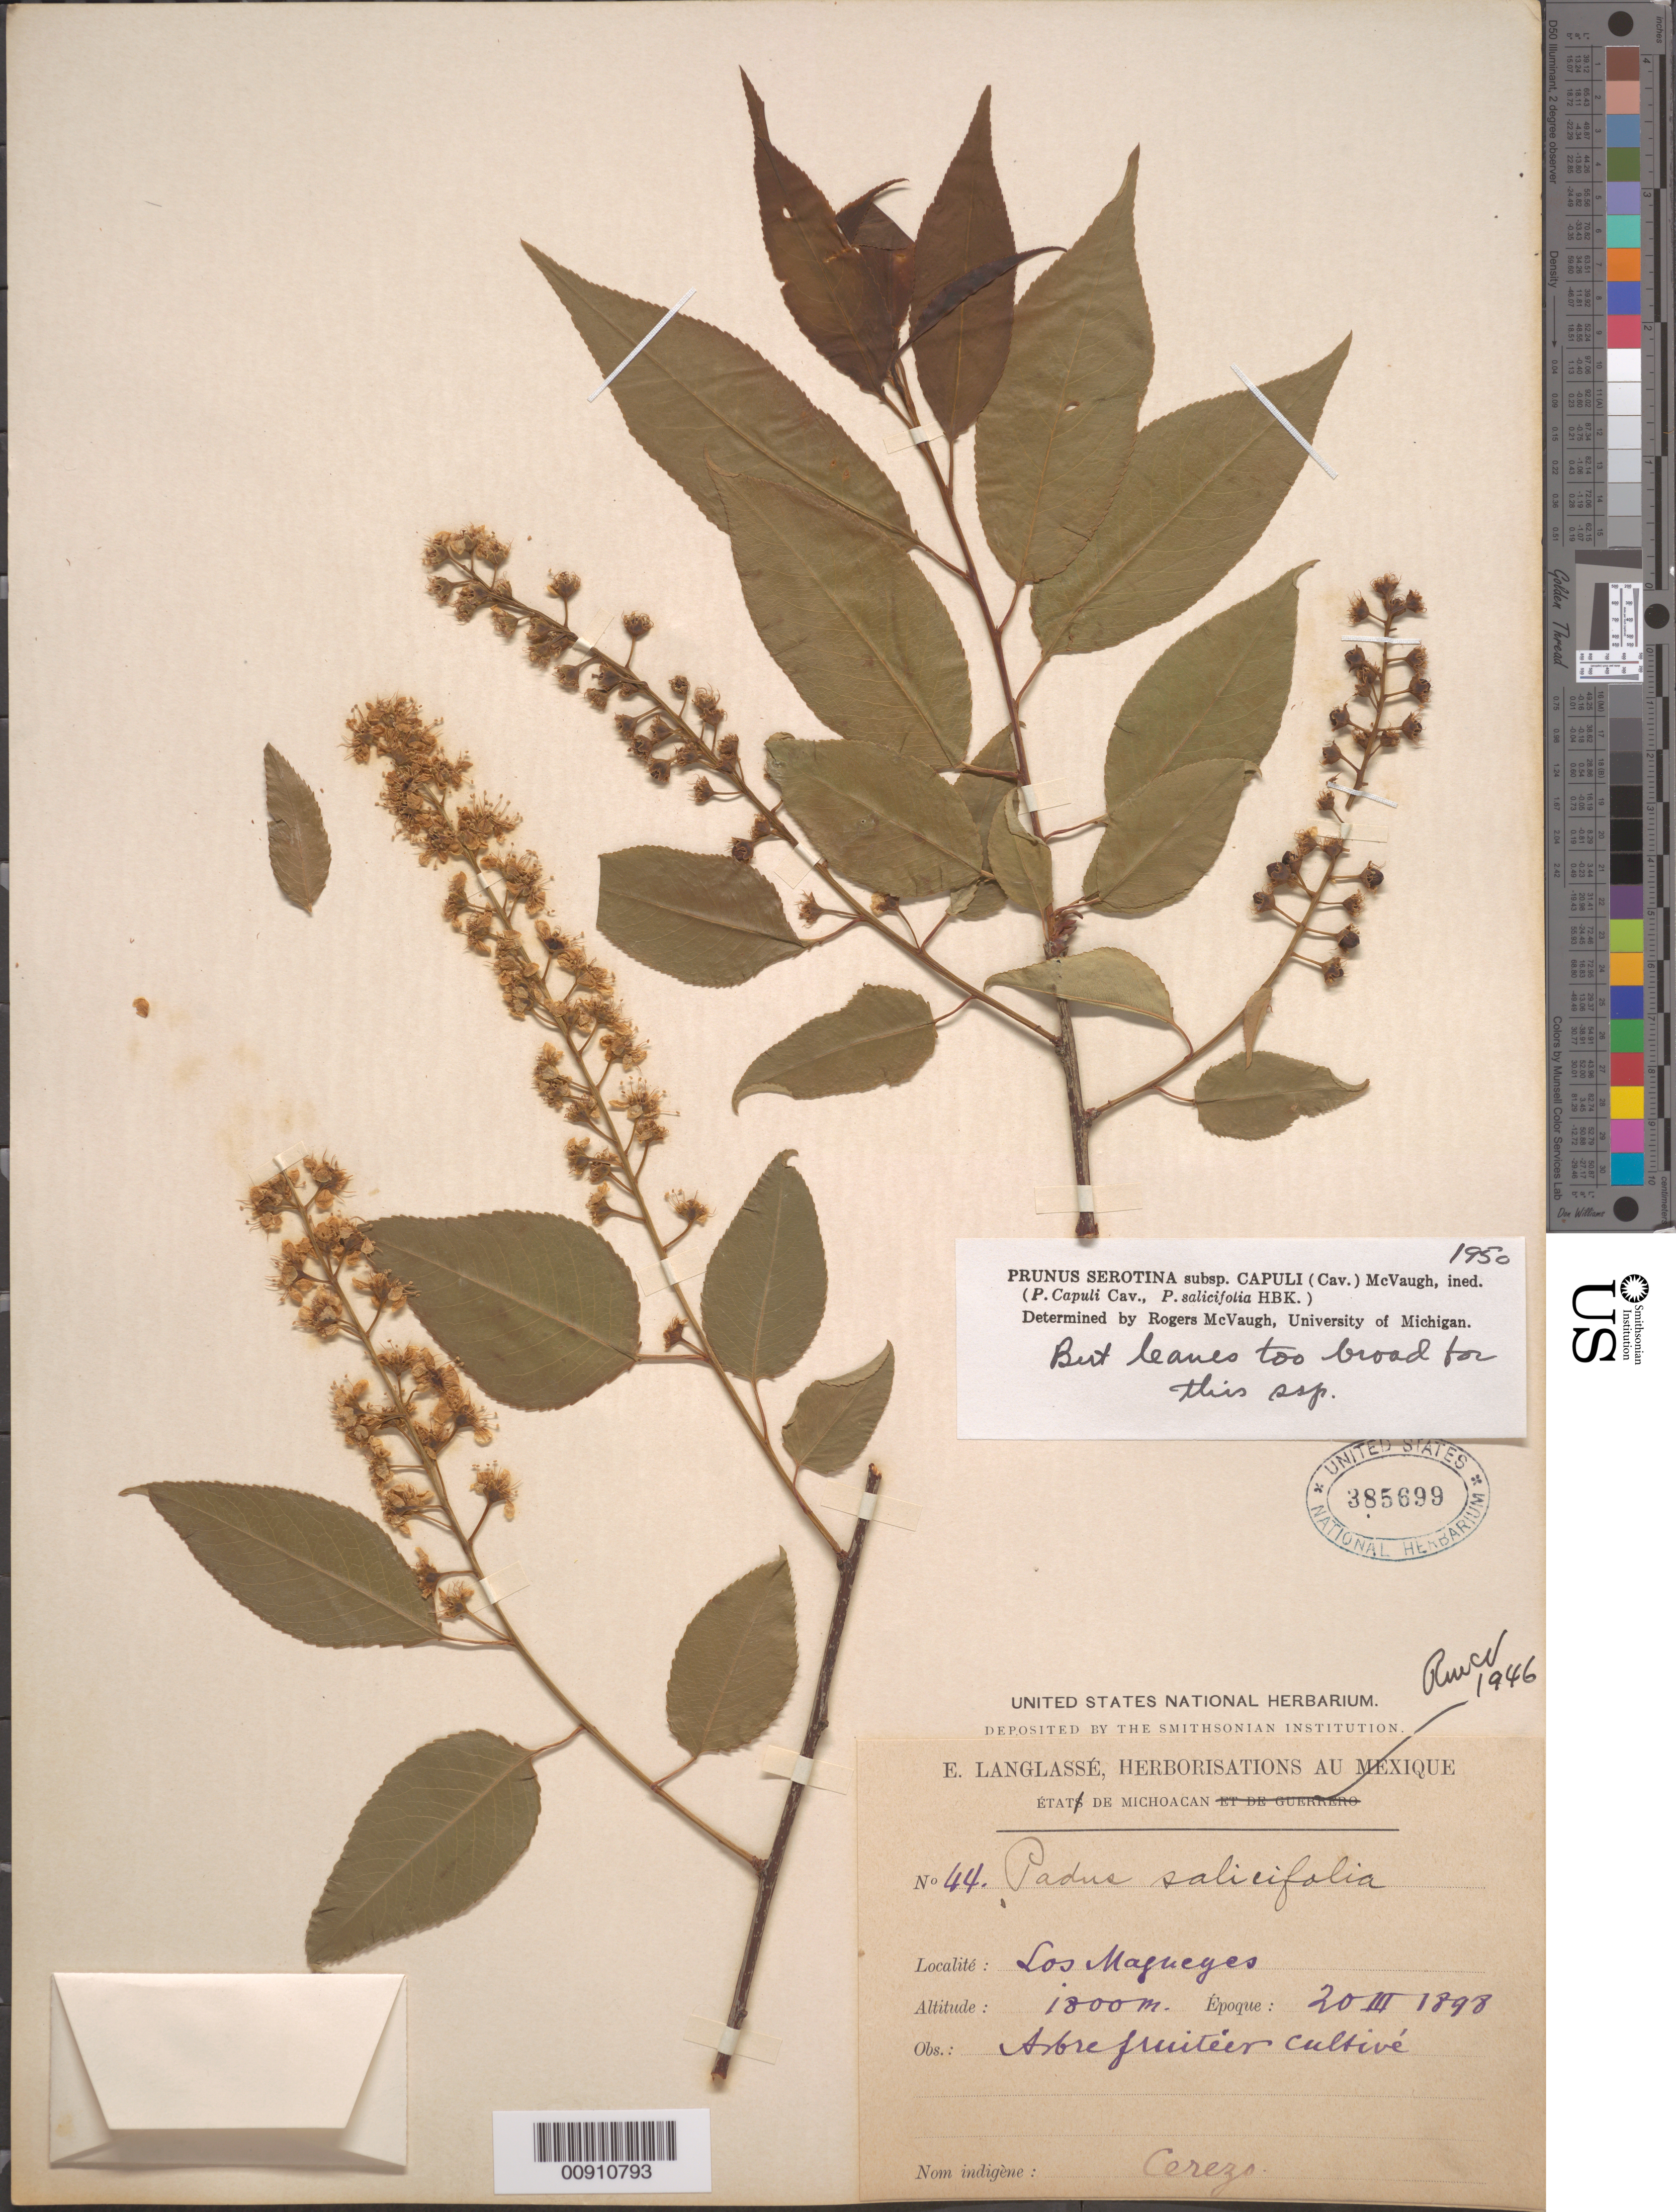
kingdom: Plantae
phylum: Tracheophyta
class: Magnoliopsida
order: Rosales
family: Rosaceae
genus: Prunus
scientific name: Prunus serotina var. salicifolia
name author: (Kunth) Koehne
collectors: E. Langlassé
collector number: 44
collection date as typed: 20 Mar 1898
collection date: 1898-03-20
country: Mexico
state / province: Michoacán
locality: Los Magueyes, État de Michoacán.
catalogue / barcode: US 385699